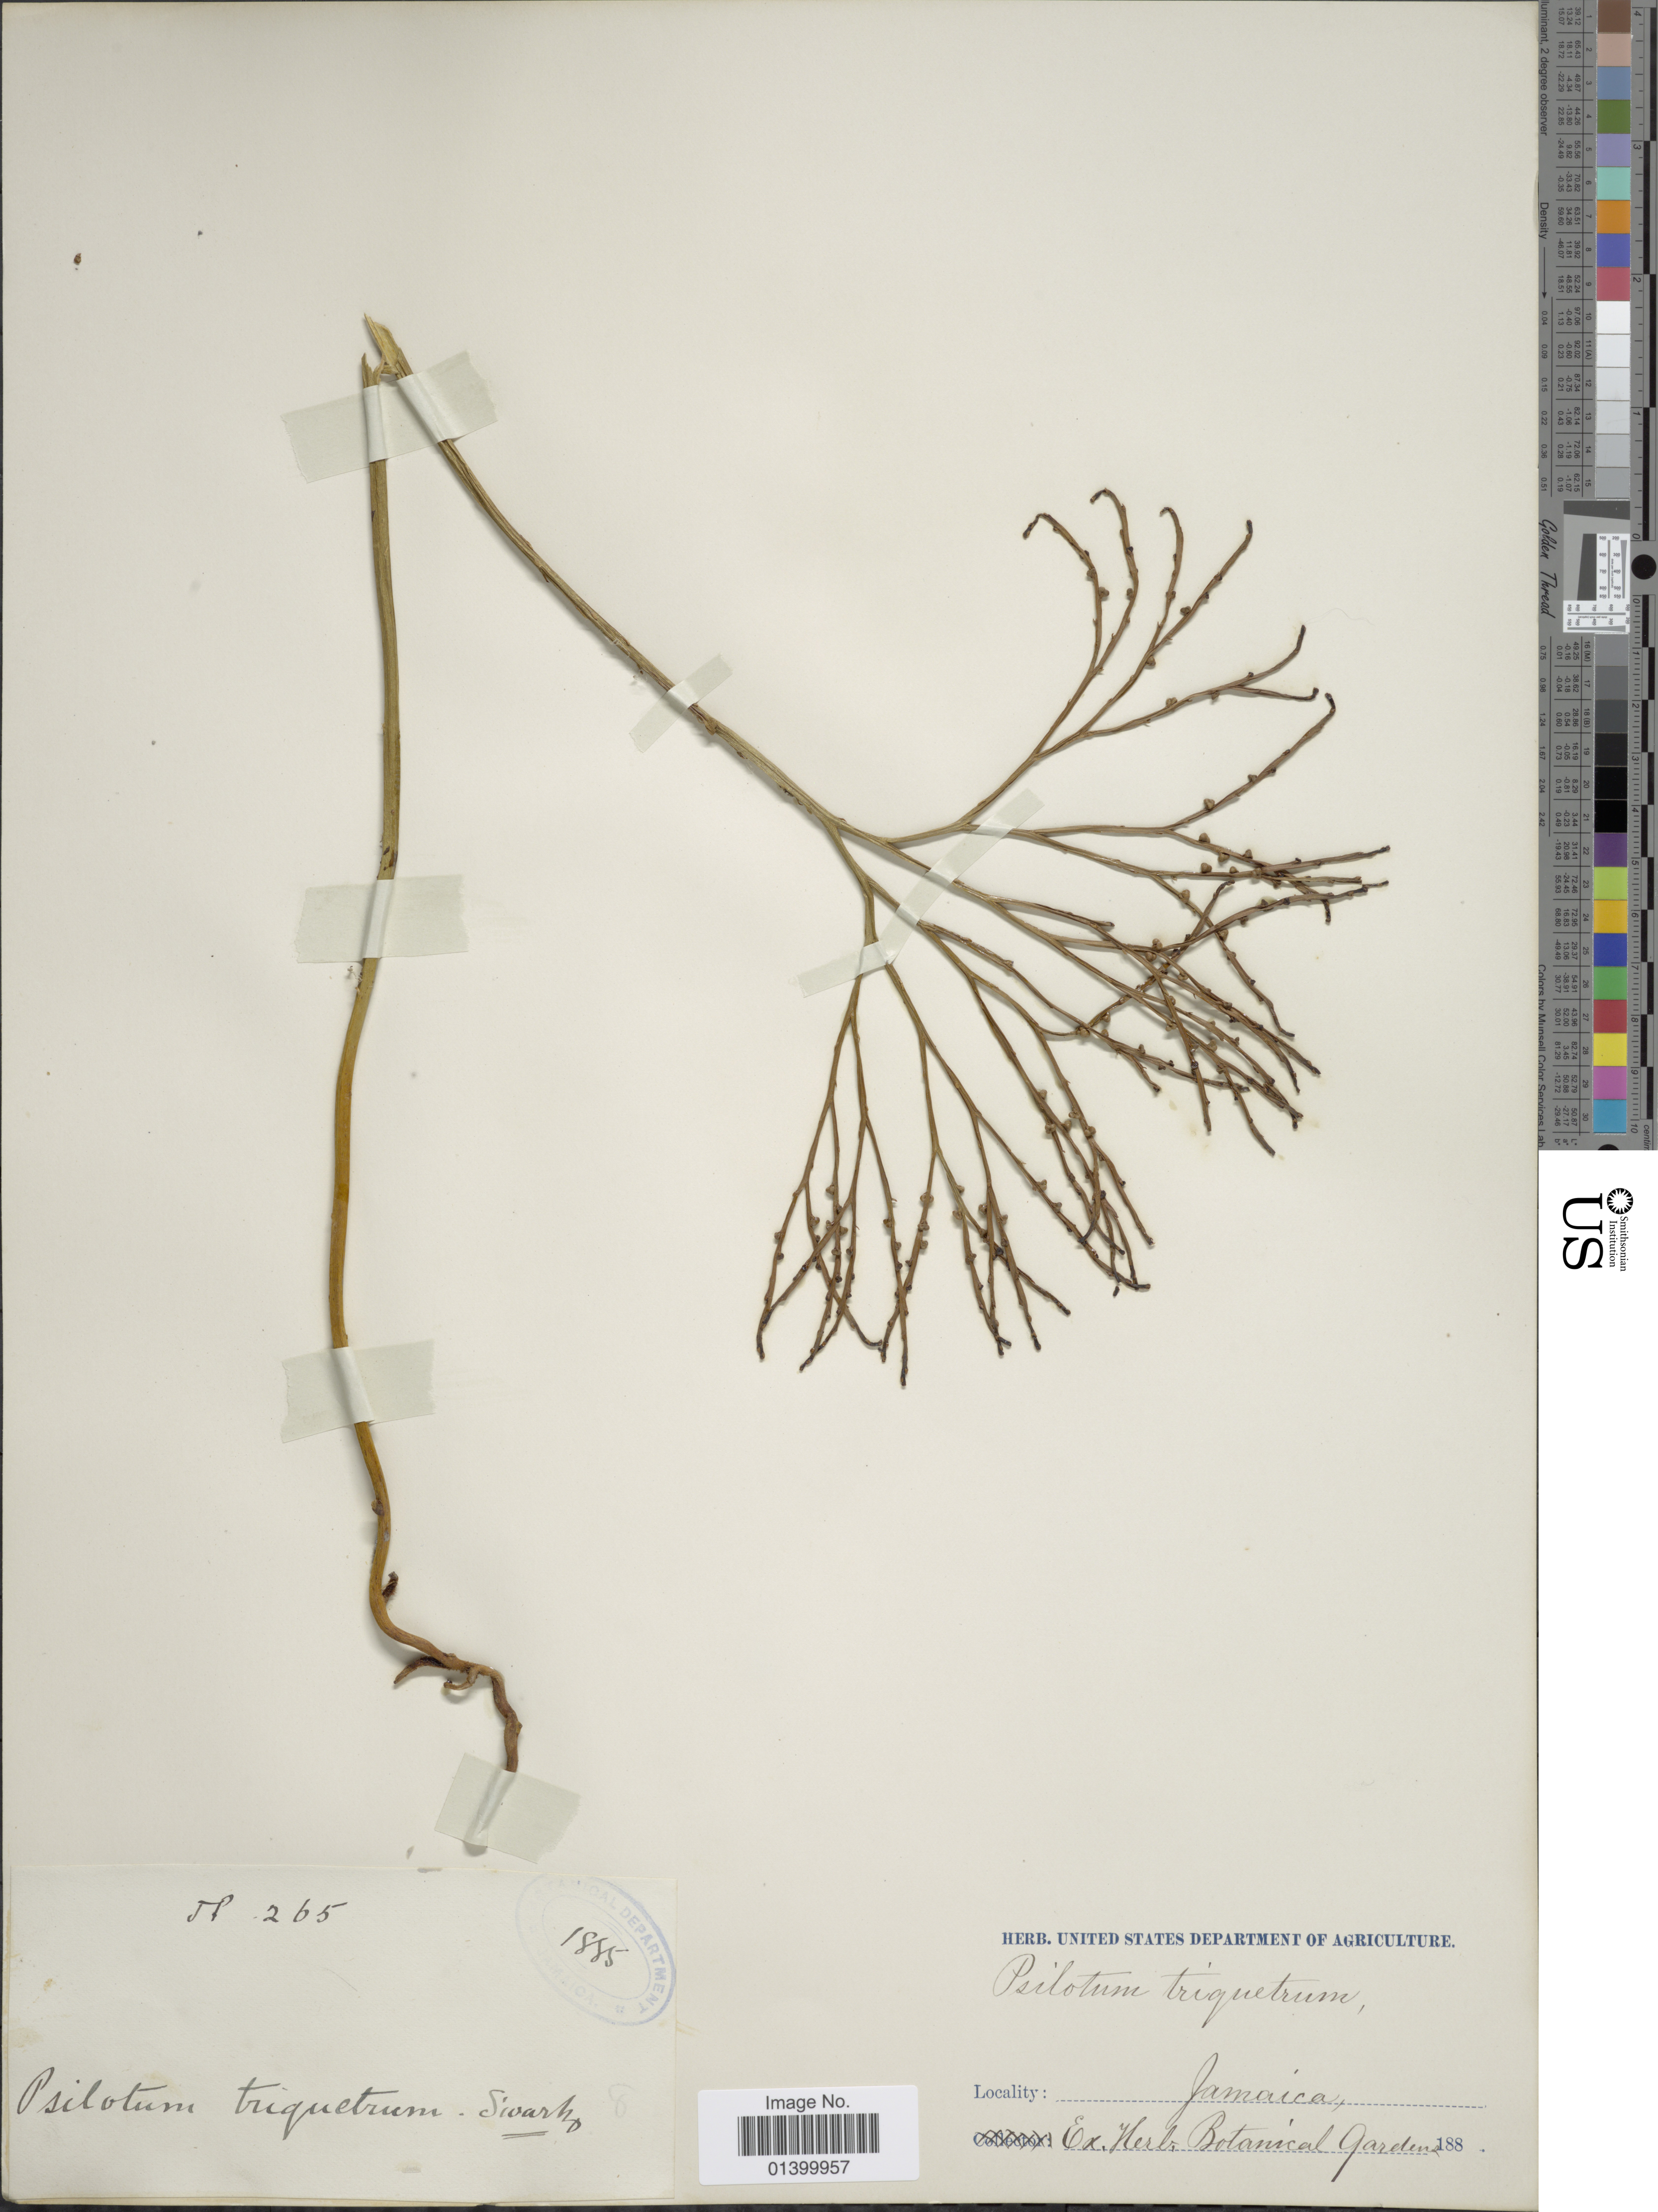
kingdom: Plantae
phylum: Tracheophyta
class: Polypodiopsida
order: Psilotales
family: Psilotaceae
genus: Psilotum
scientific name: Psilotum nudum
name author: (L.) P. Beauv.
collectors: ex herb. Botanic Gardens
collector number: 265 ?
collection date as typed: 188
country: Jamaica